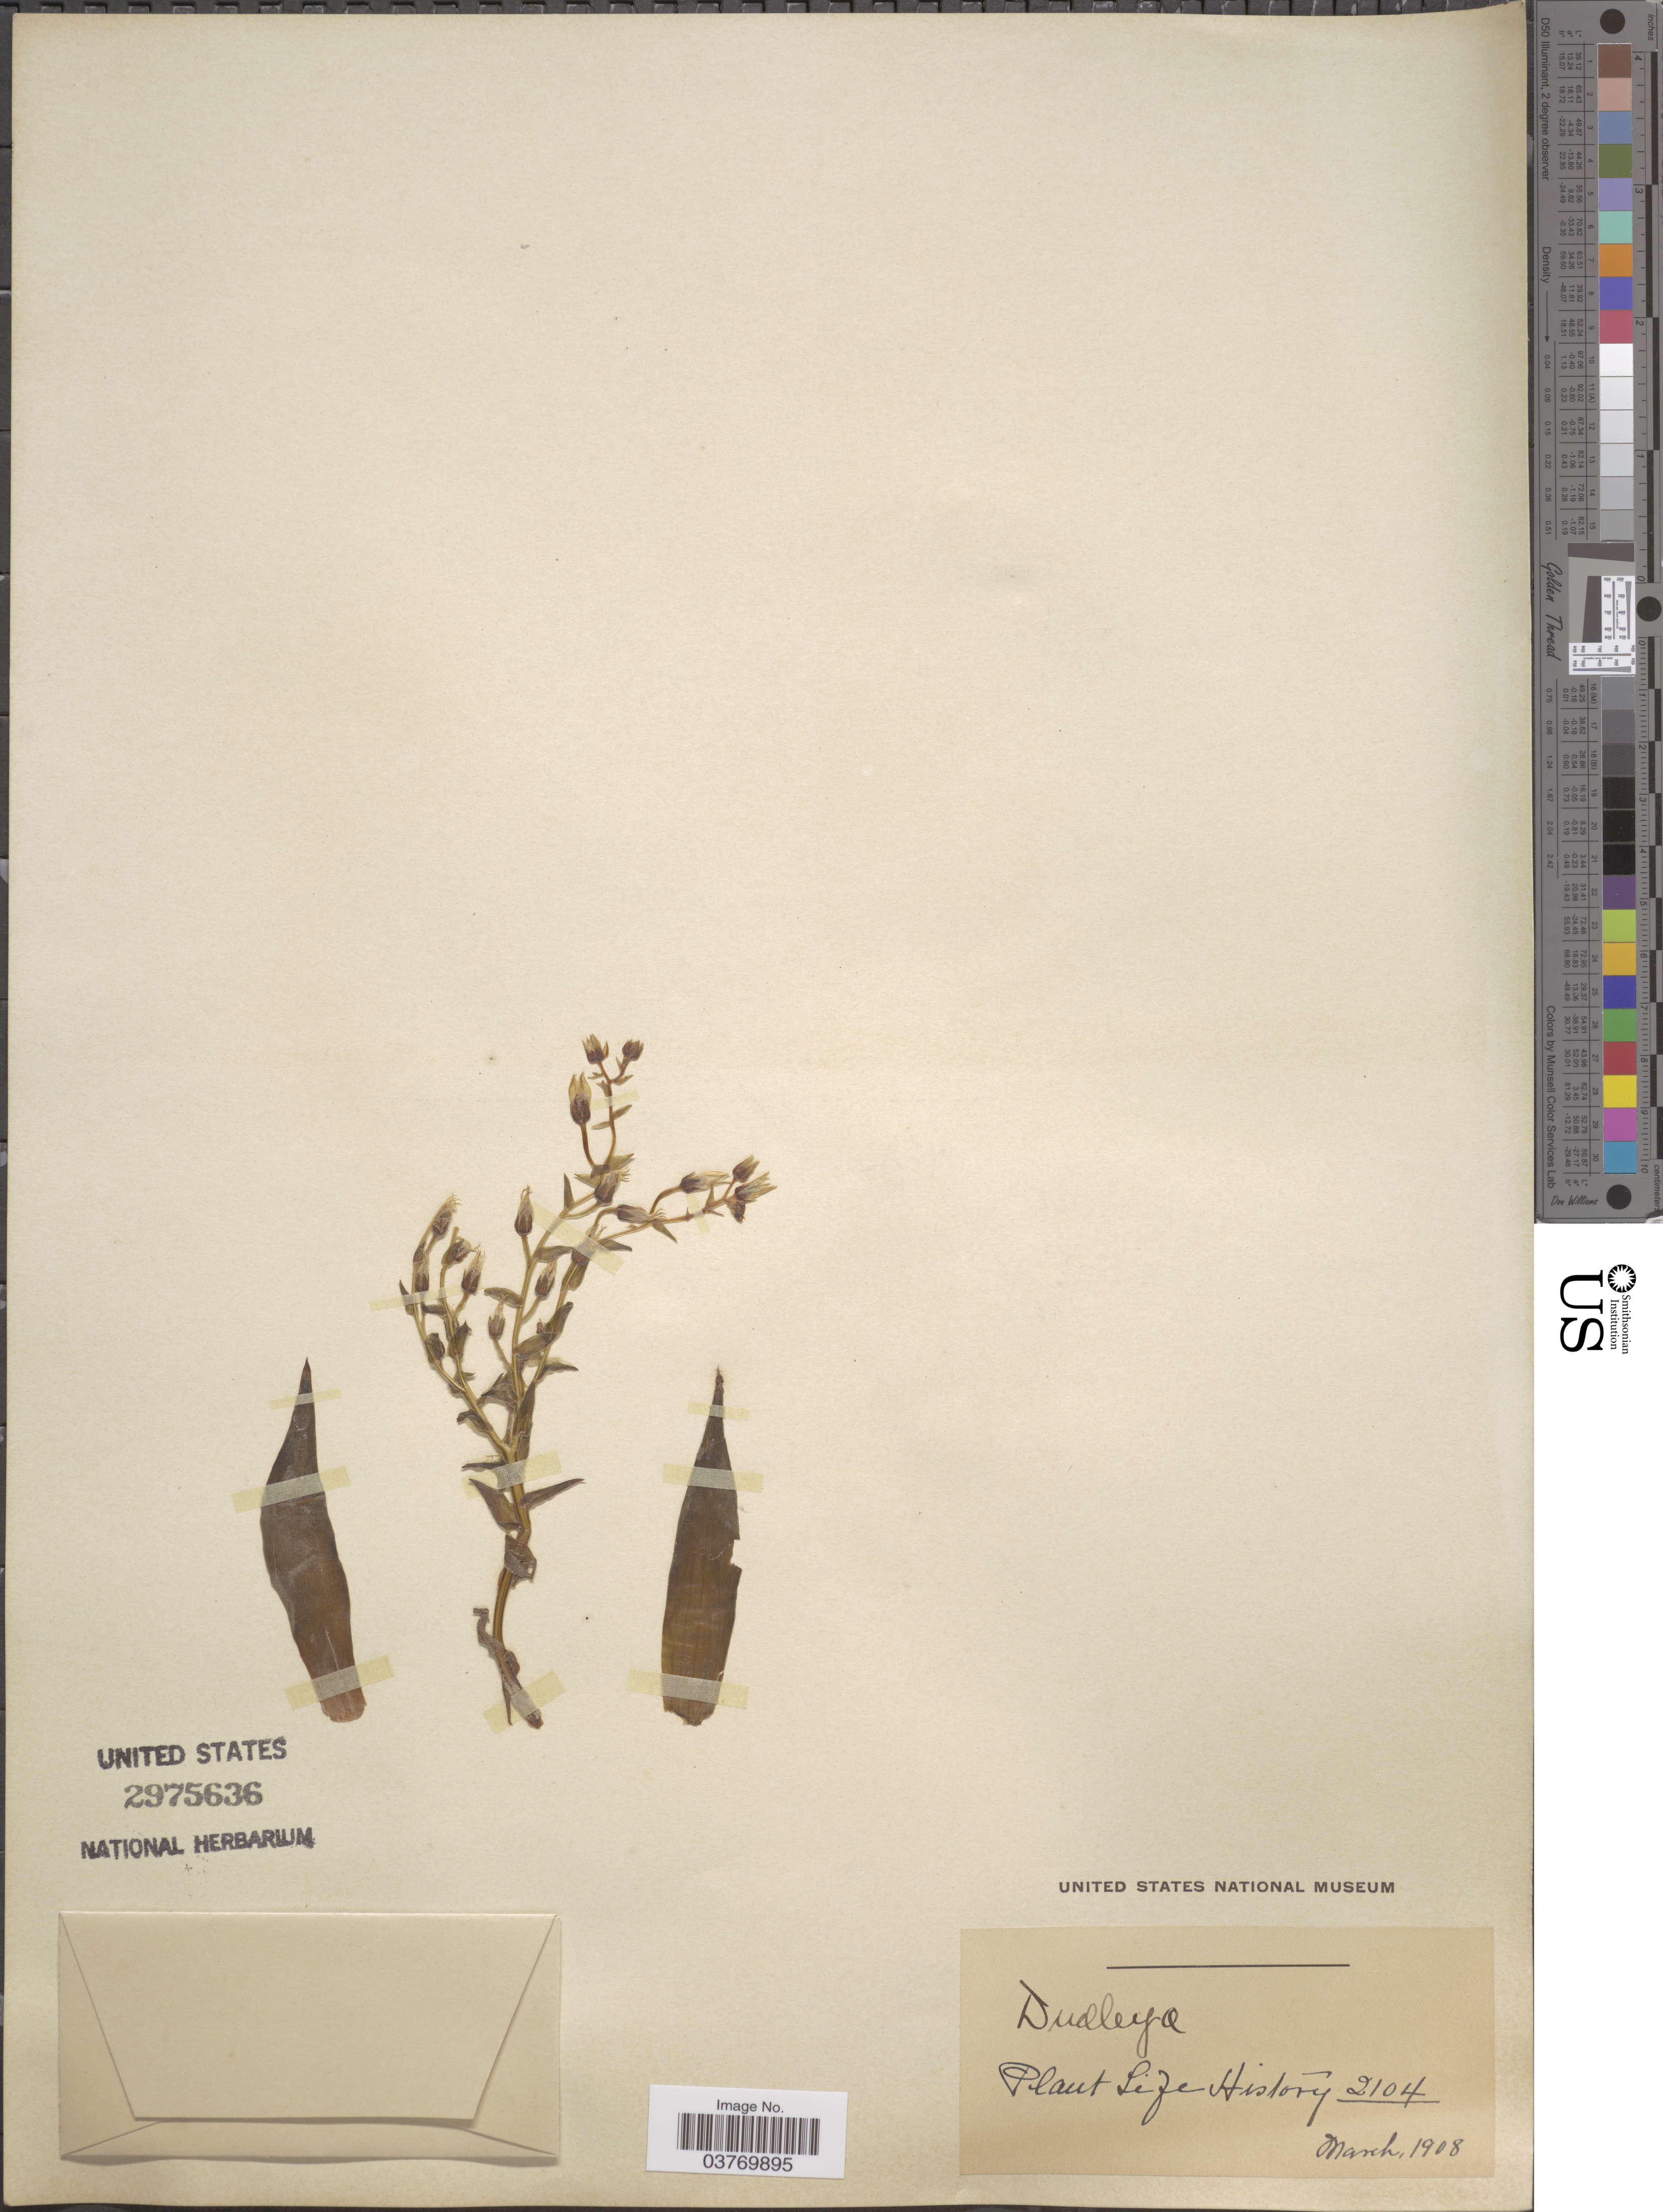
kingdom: Plantae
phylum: Tracheophyta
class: Magnoliopsida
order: Saxifragales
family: Crassulaceae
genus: Dudleya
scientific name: Dudleya sp.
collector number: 2104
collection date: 1908-03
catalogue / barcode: US 2975636